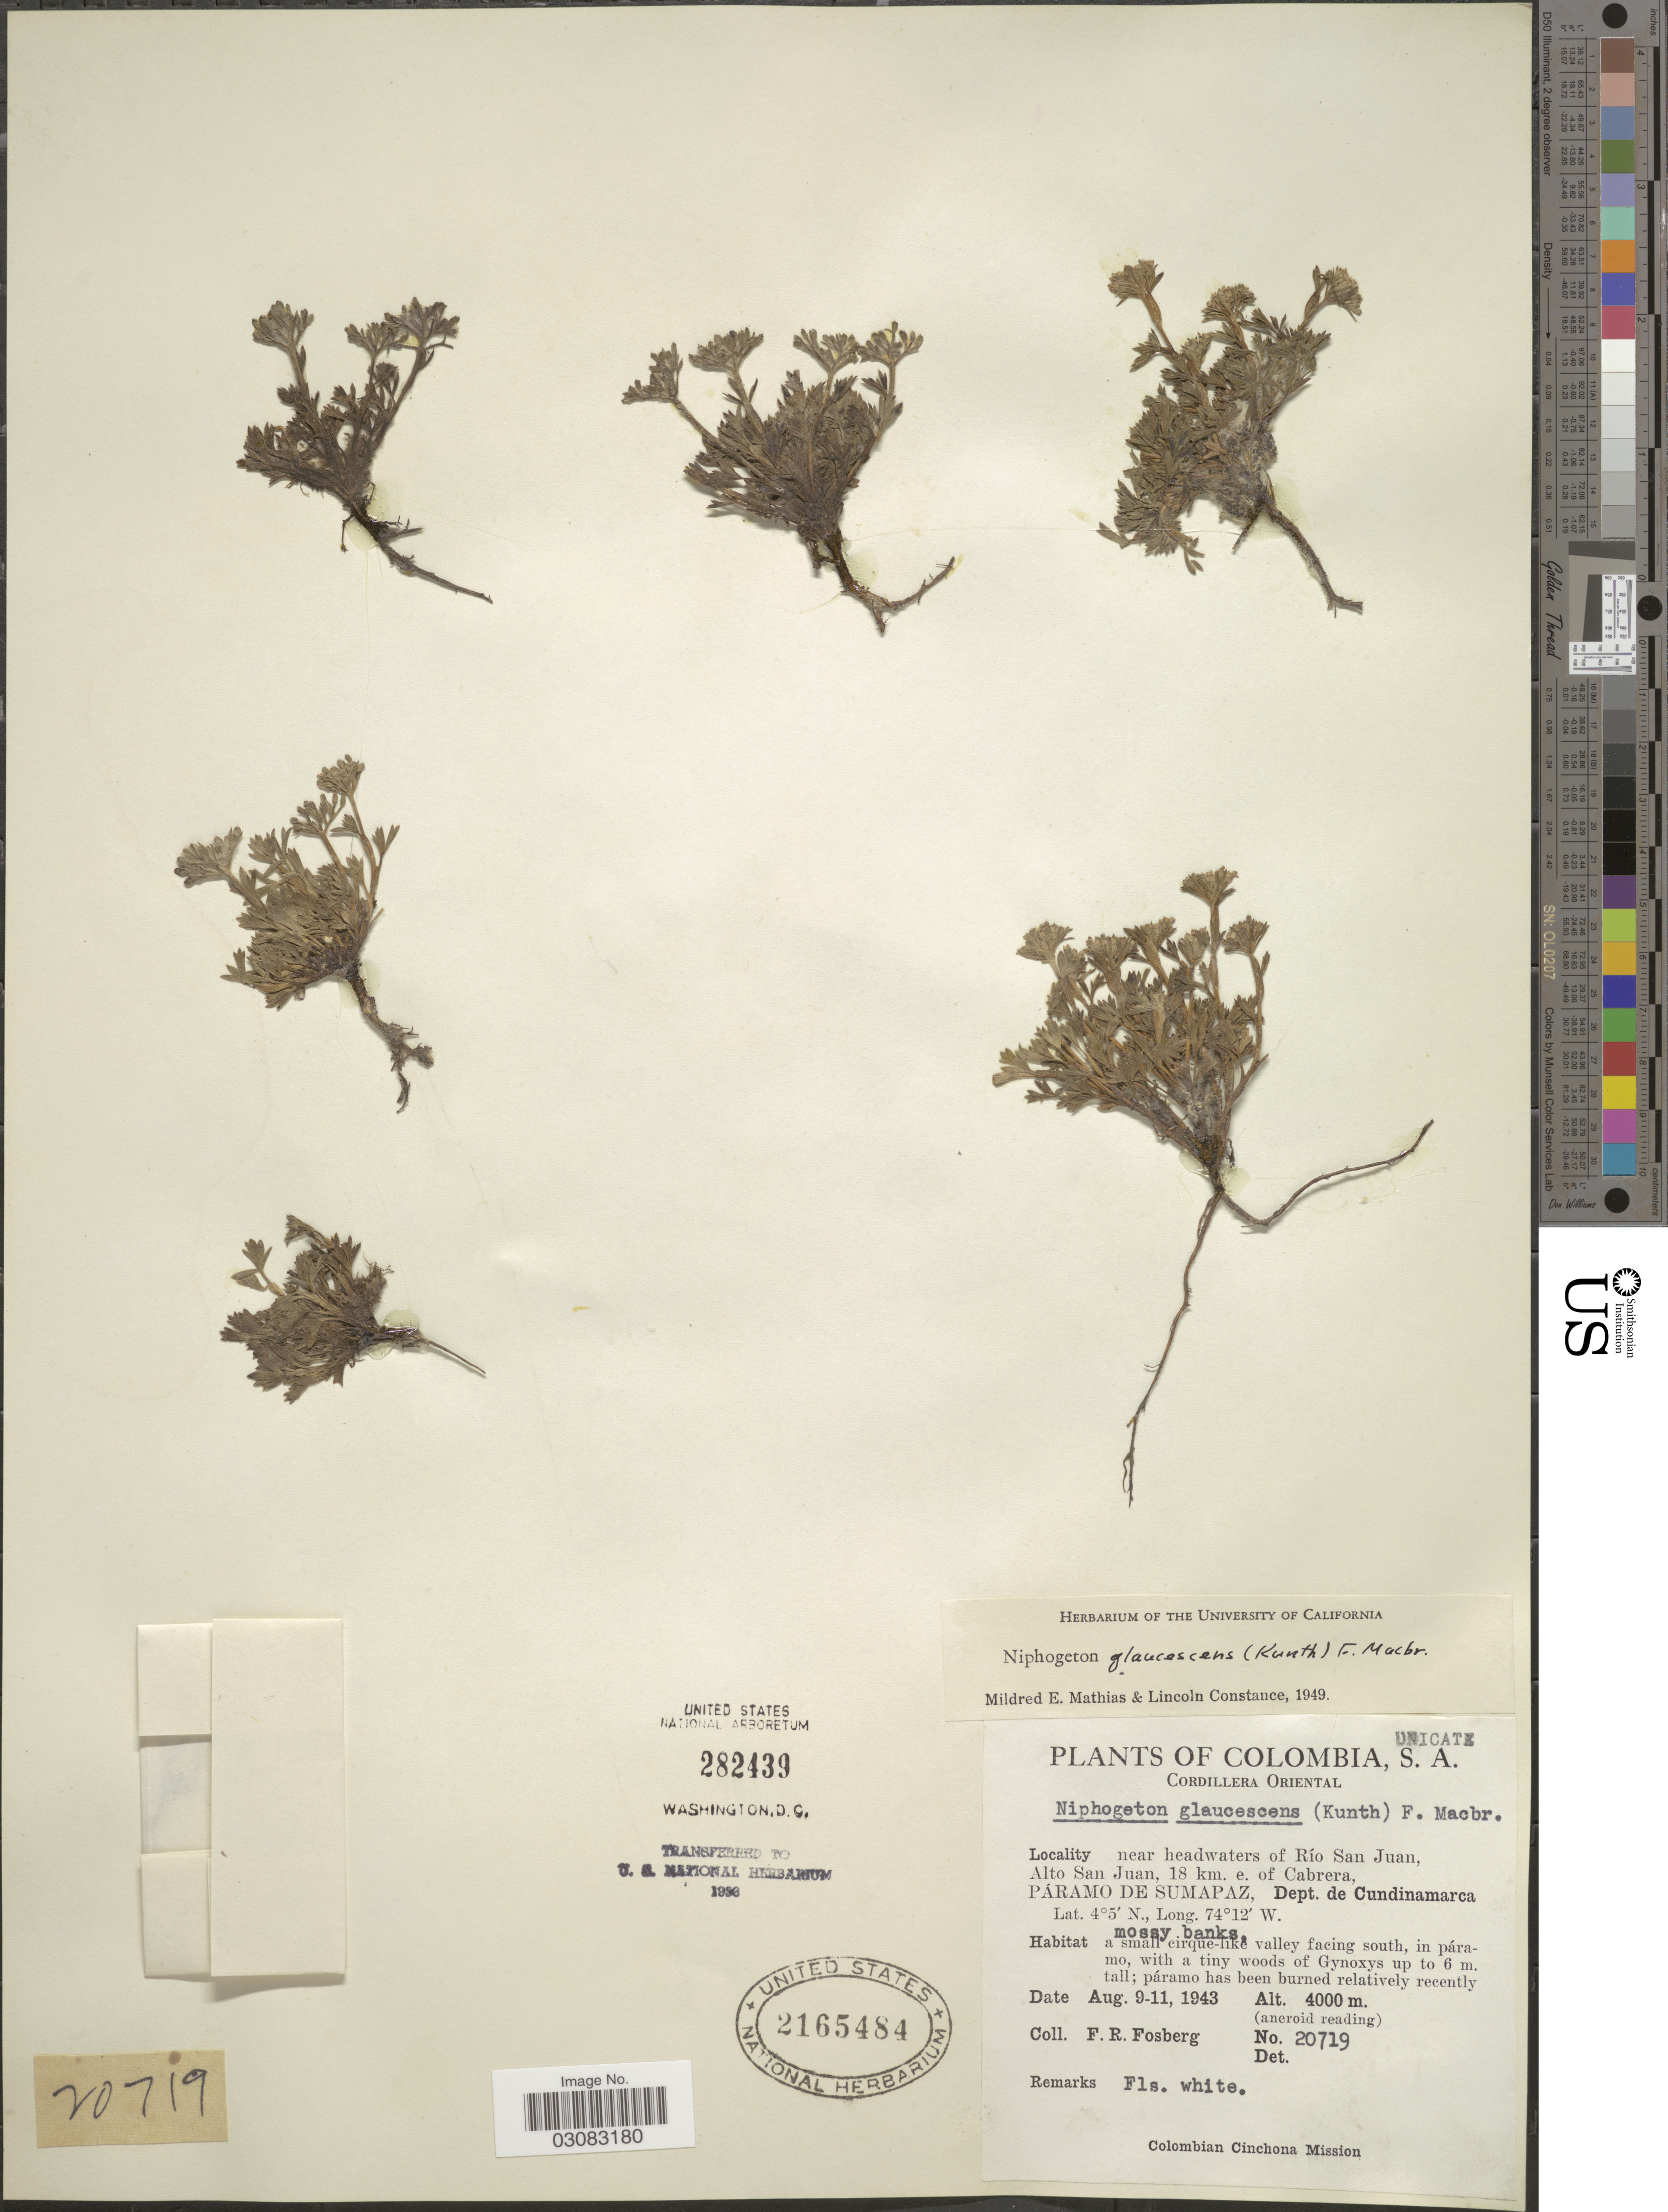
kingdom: Plantae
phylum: Tracheophyta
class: Magnoliopsida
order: Apiales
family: Apiaceae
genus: Niphogeton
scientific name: Niphogeton glaucescens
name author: (Kunth) J.F. Macbr.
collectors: F. R. Fosberg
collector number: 20719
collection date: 1943-08-09/1943-08-11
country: Colombia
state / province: Cundinamarca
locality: Cordillera Oriental. Near headwaters of Río San Juan, Alto San Juan, 18 km. e. of Cabrera, Páramo de Sumapaz, Dept. de Cundinamarca.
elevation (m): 4000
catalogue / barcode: US 2165484